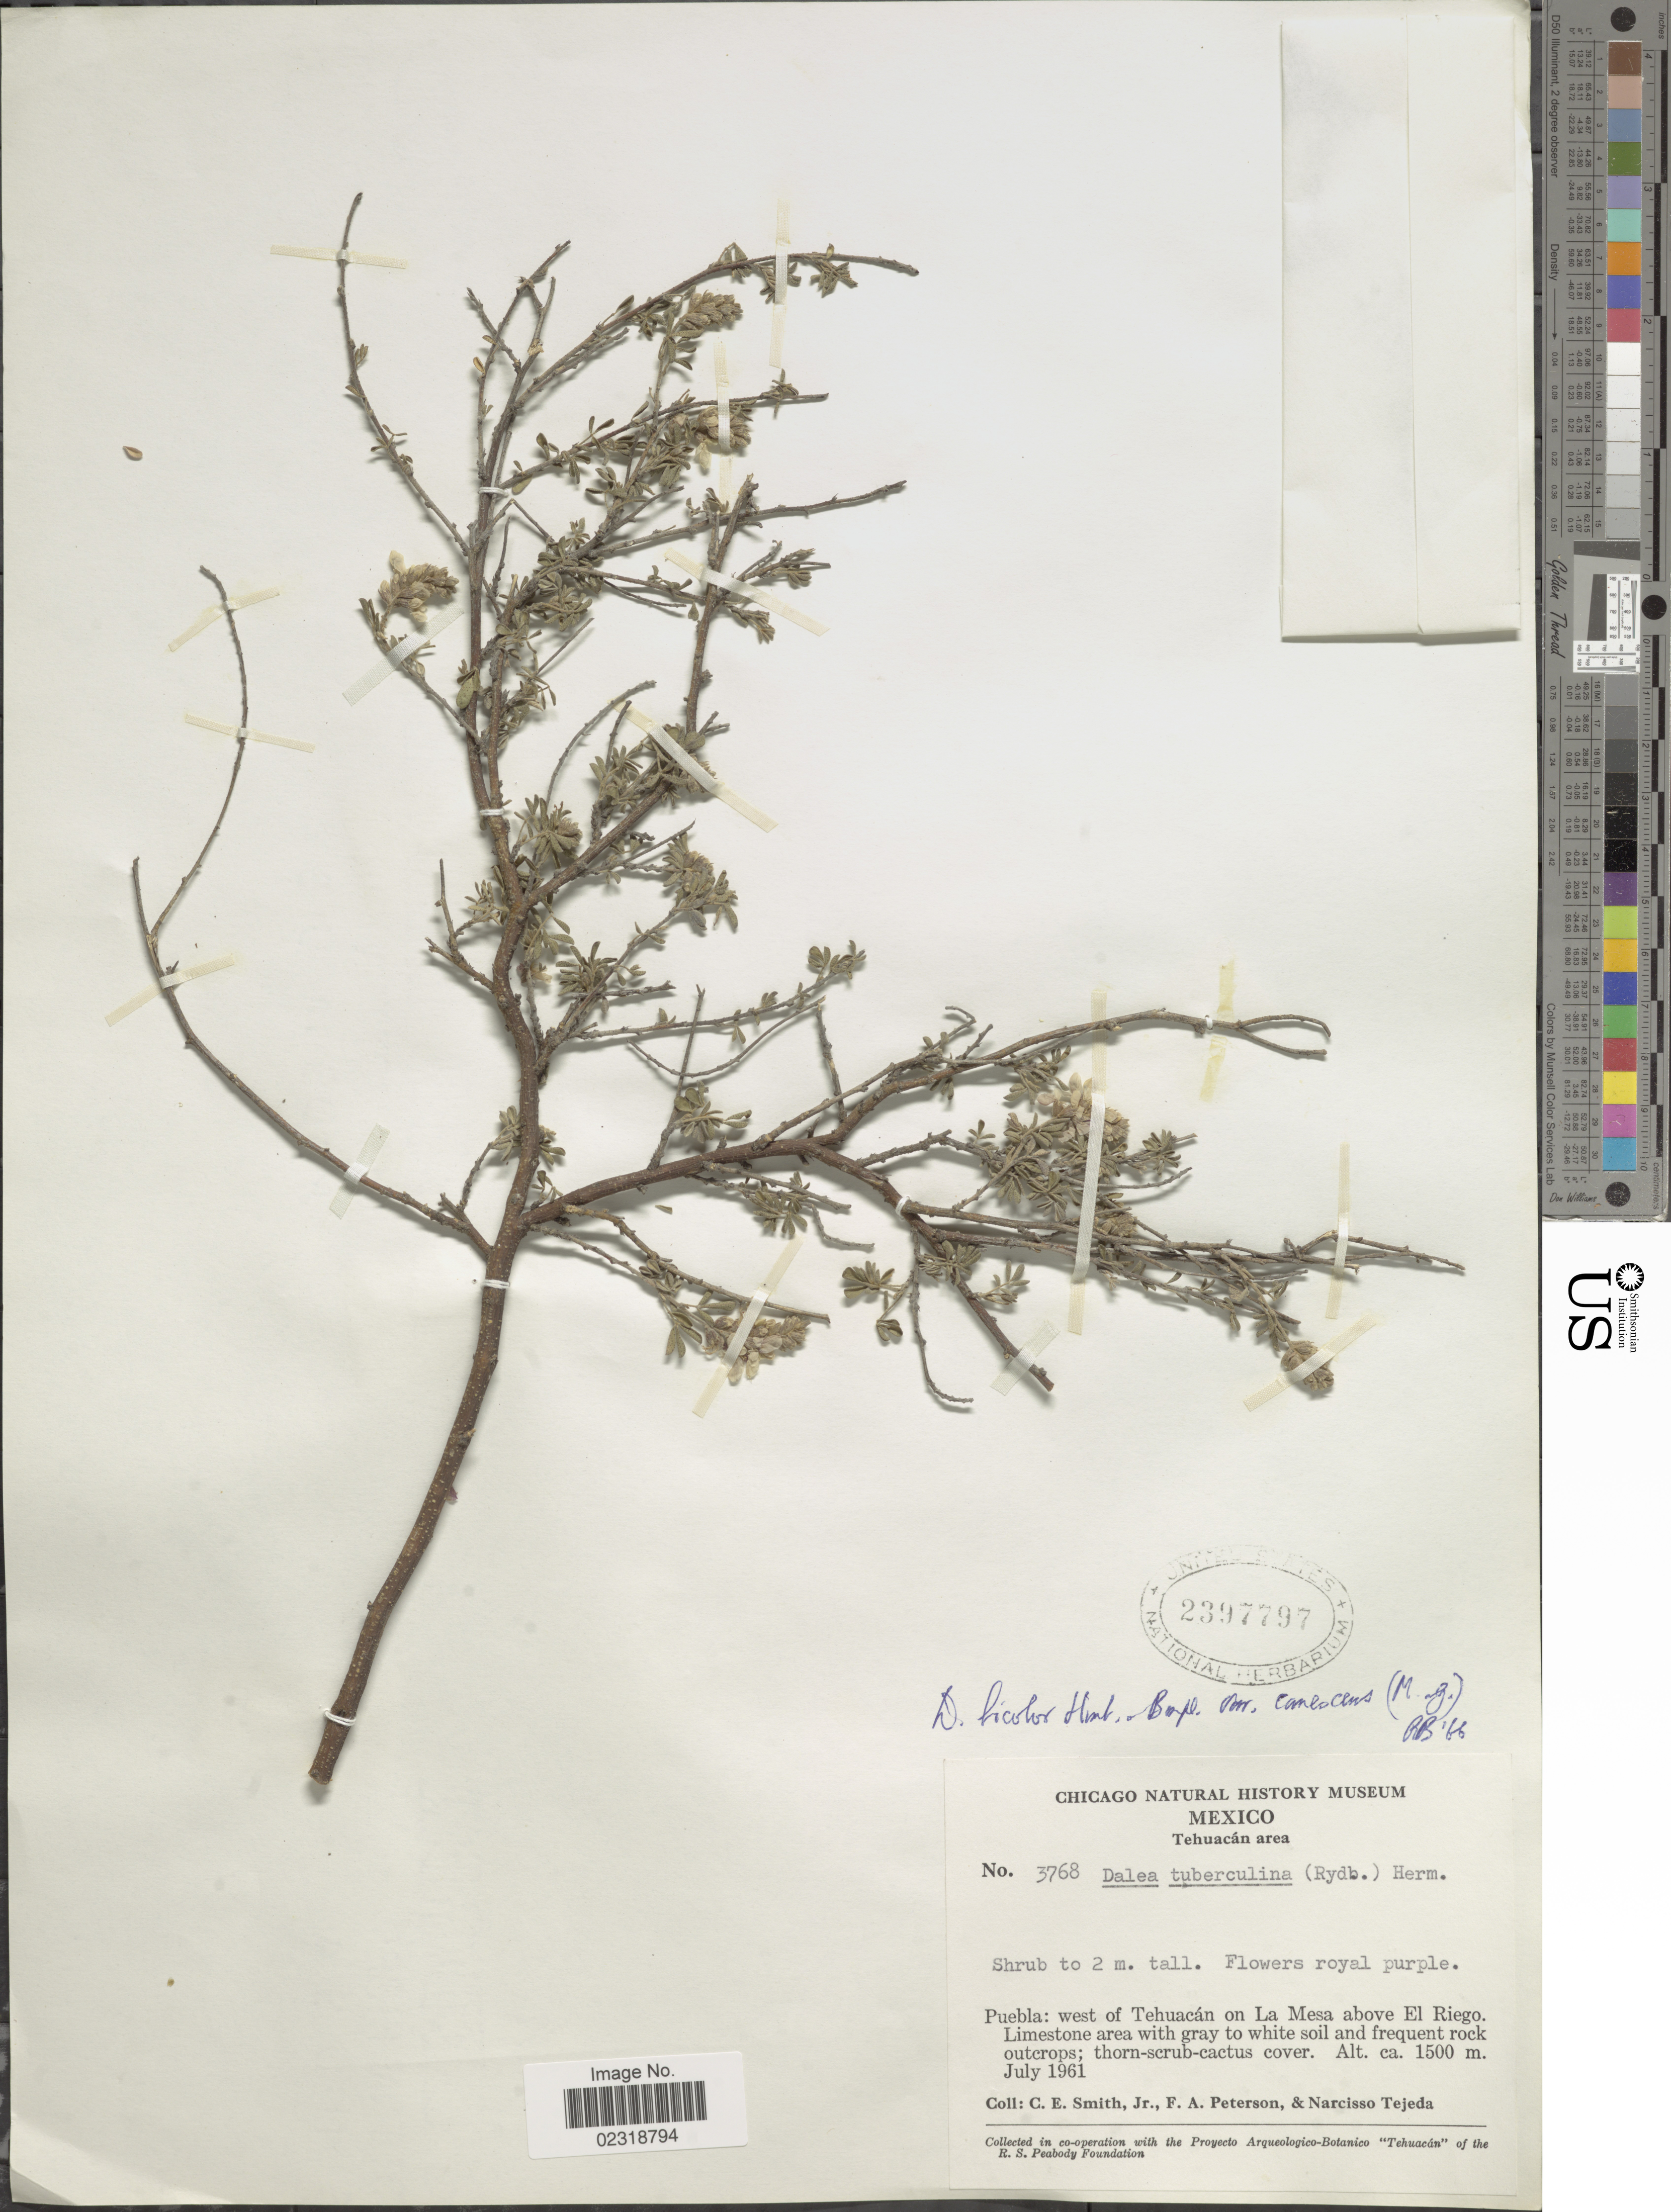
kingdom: Plantae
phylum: Tracheophyta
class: Magnoliopsida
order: Fabales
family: Fabaceae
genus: Dalea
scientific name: Dalea bicolor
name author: Humb. & Bonpl. ex Willd.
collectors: C. E. Smith Jr., F. A. Peterson & N. Tejeda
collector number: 3768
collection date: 1961-07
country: Mexico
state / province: Puebla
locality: West of Tehuacan on La Mesa above El Riego.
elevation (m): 1500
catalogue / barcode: US 2397797